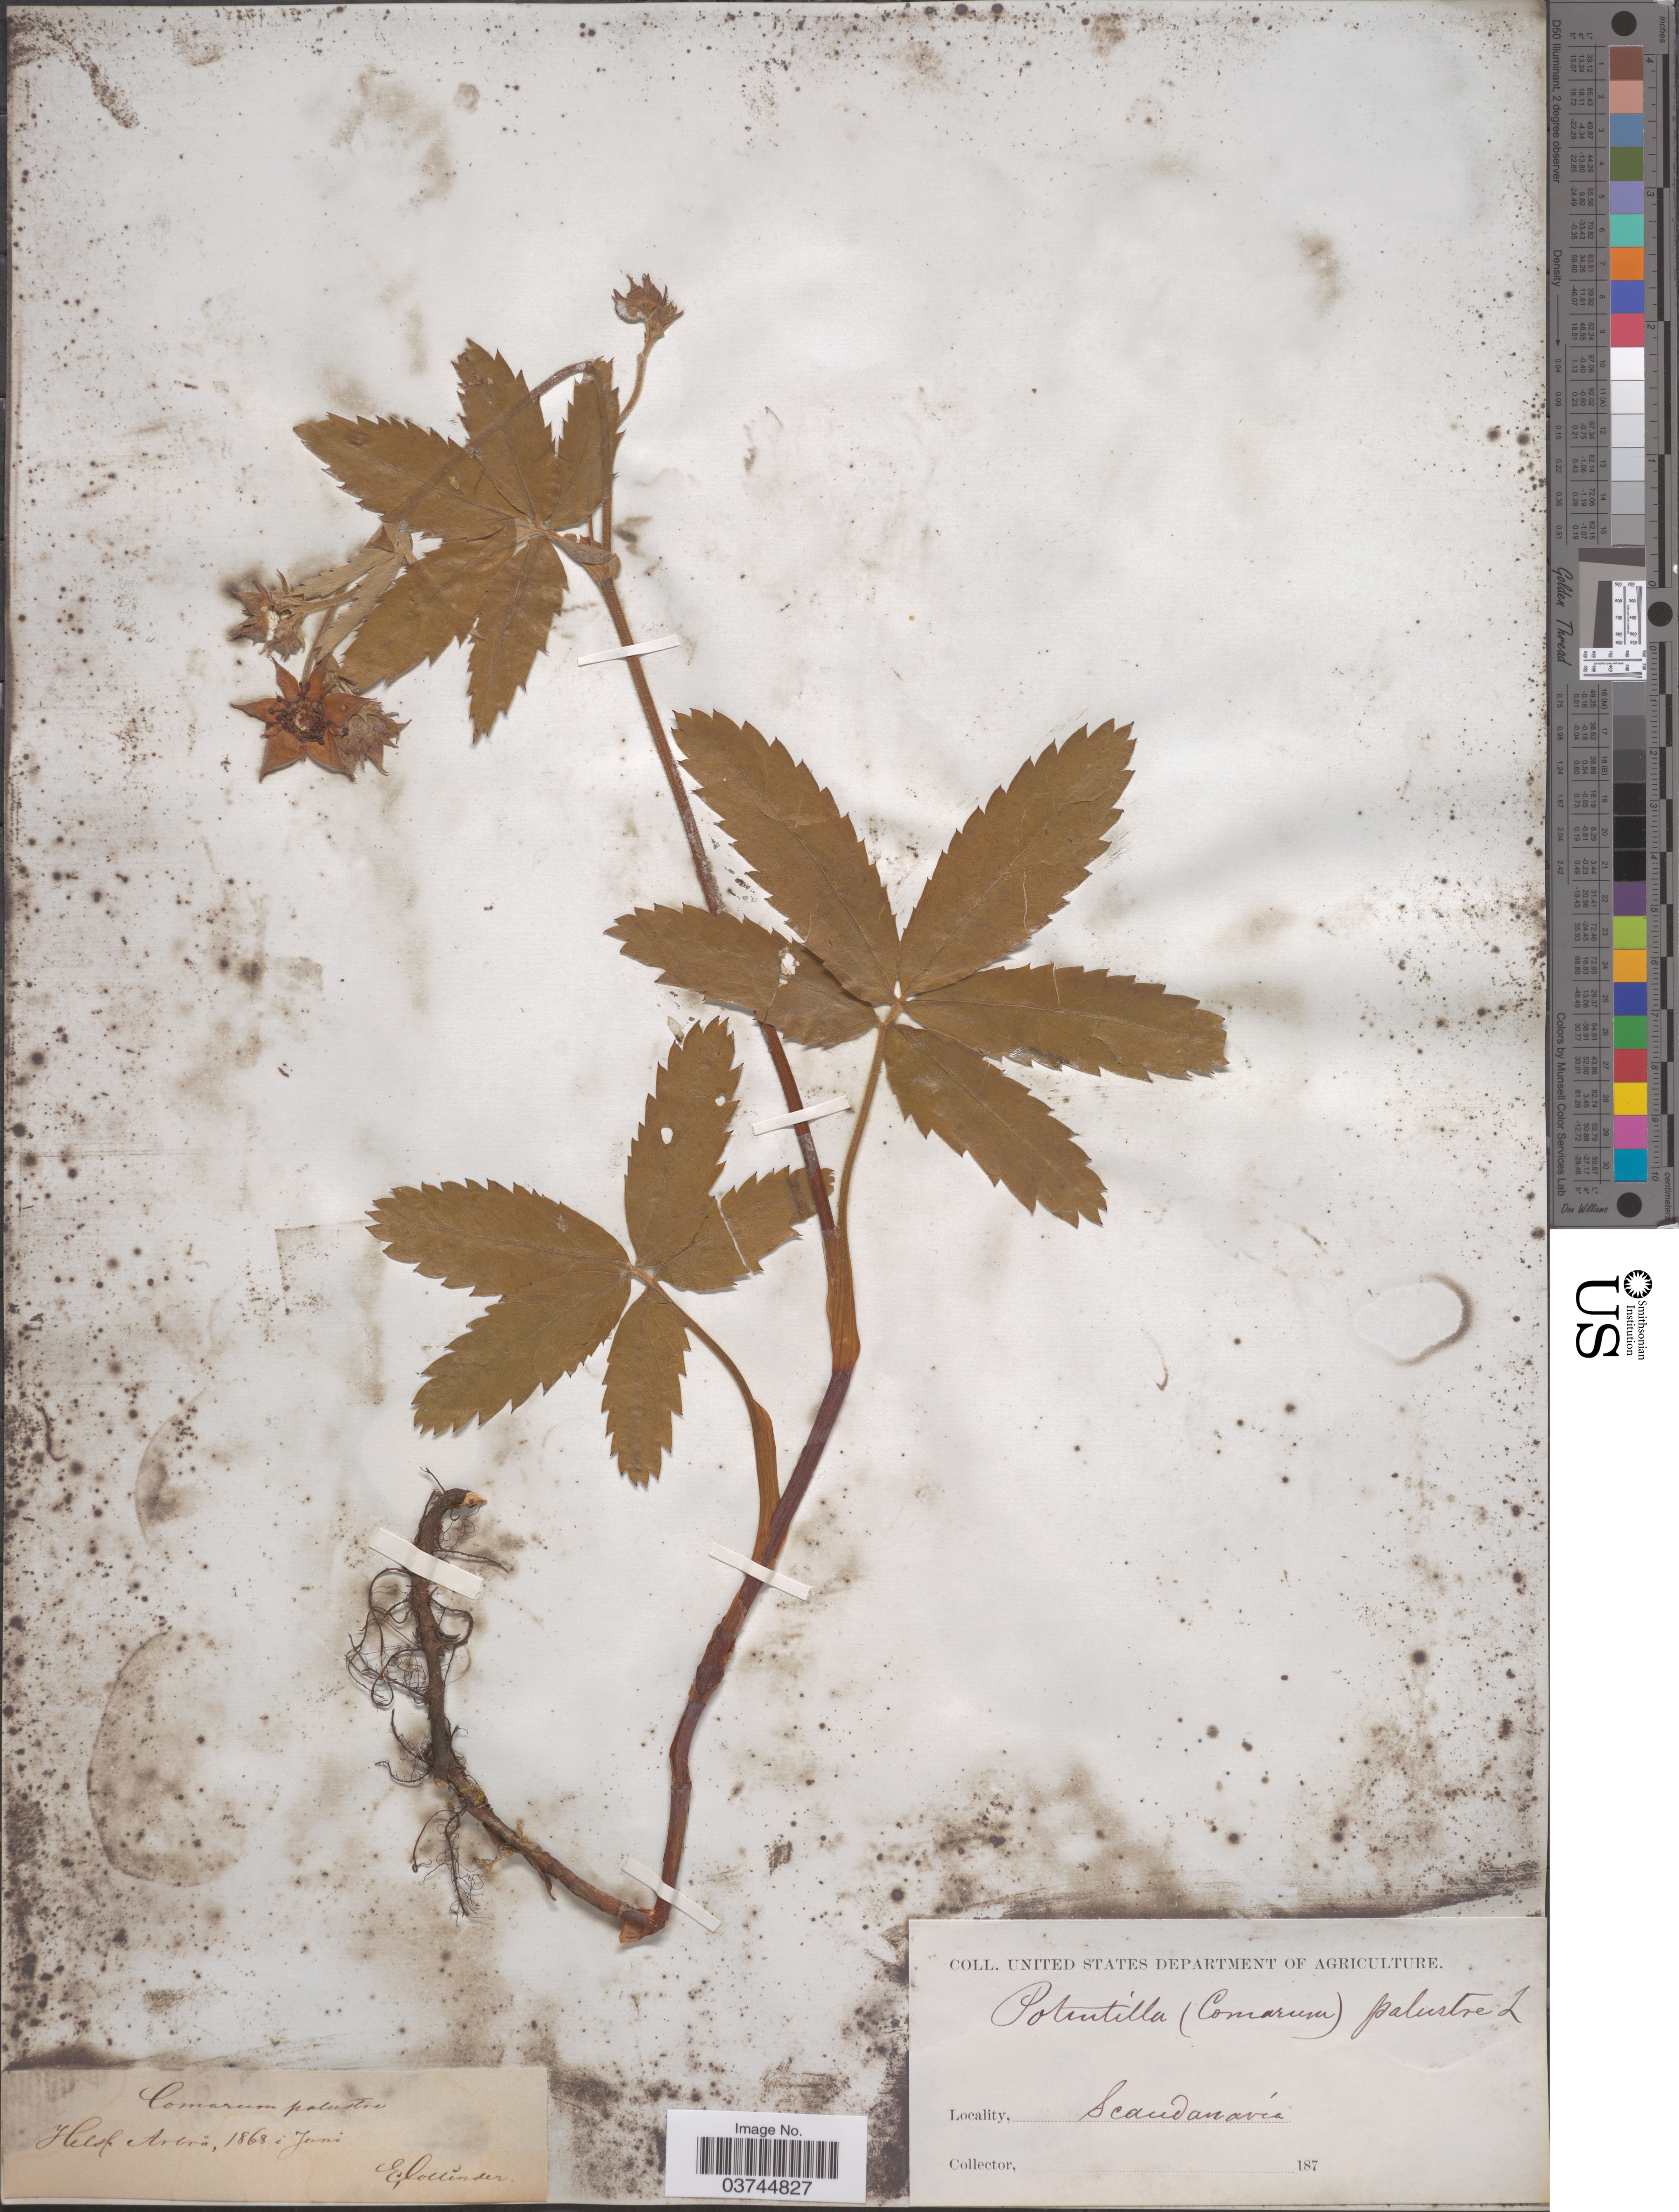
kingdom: Plantae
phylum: Tracheophyta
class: Magnoliopsida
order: Rosales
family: Rosaceae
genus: Comarum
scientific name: Comarum palustre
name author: L.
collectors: E. Collinder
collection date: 1868-06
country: Sweden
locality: Helsl Arbra. Scandanavia.